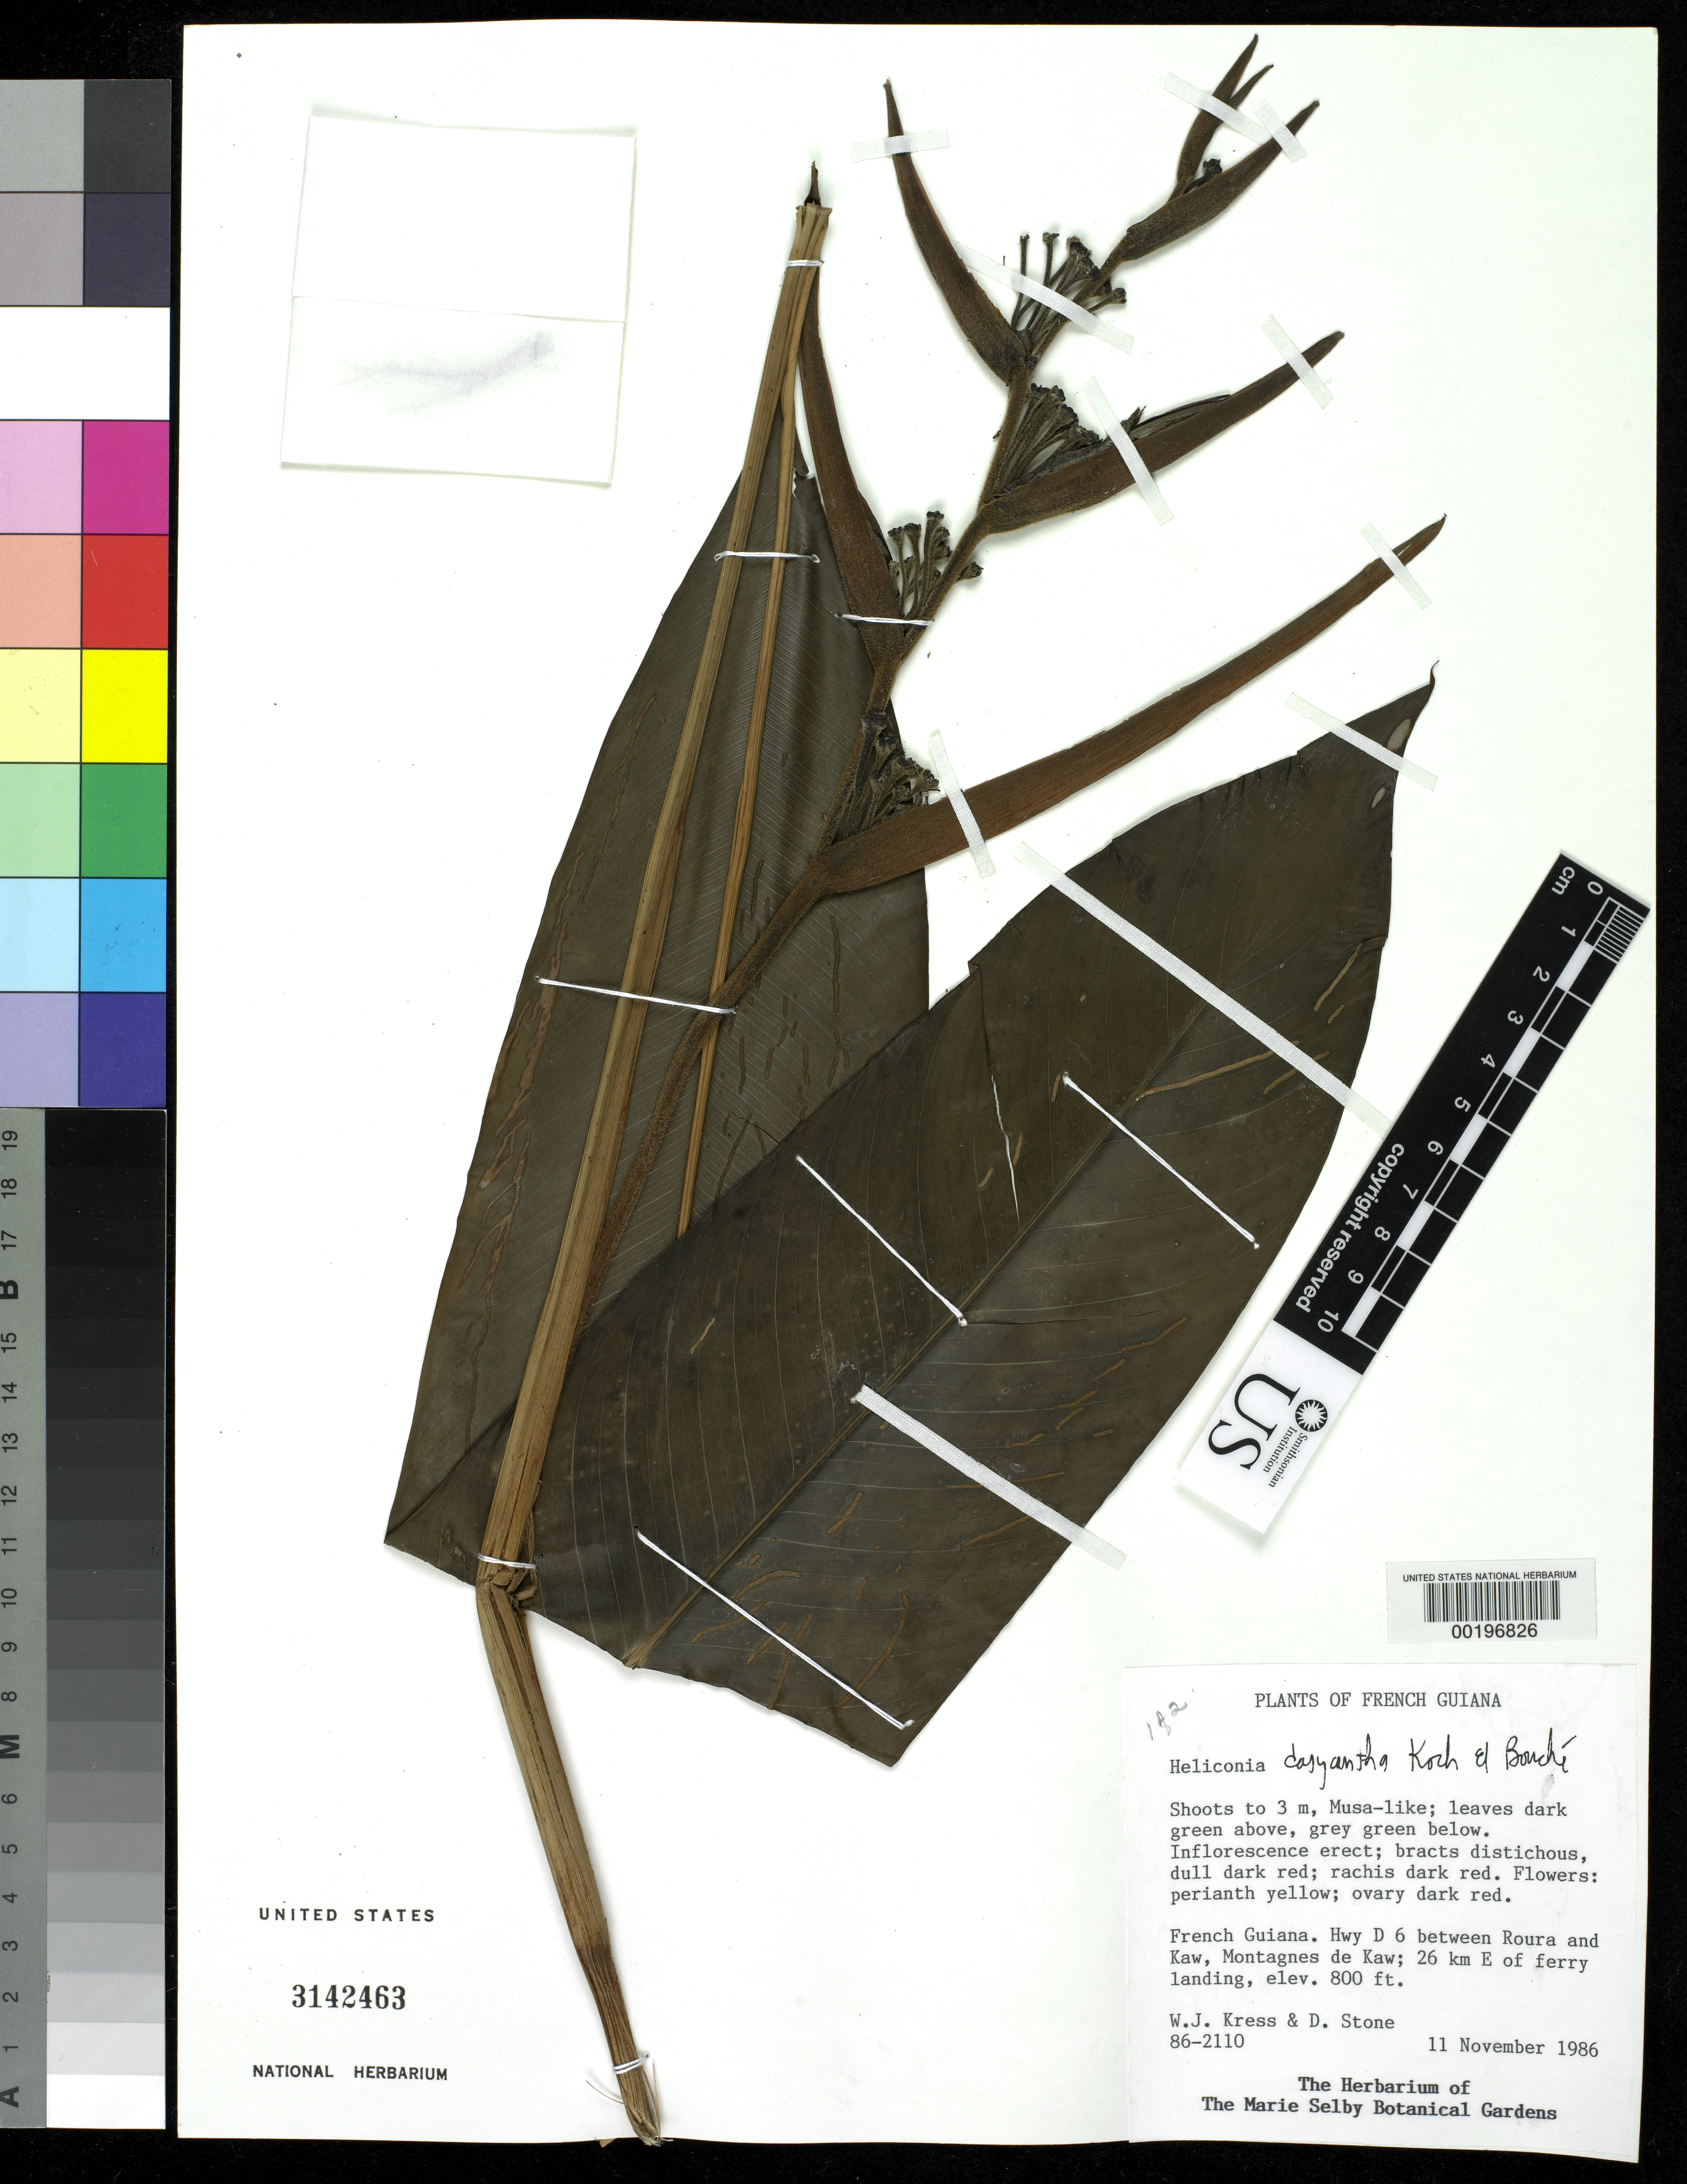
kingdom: Plantae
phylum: Tracheophyta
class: Liliopsida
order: Zingiberales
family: Heliconiaceae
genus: Heliconia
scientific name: Heliconia dasyantha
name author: C. Koch & Bouché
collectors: W. J. Kress & D. E. Stone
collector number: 86-2110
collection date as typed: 11 Nov 1986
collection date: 1986-11-11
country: French Guiana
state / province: Cayenne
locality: Hwy d 6 between roura and kaw, montagnes de kaw; 26 km e of ferry landing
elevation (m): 244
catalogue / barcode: US 3142463